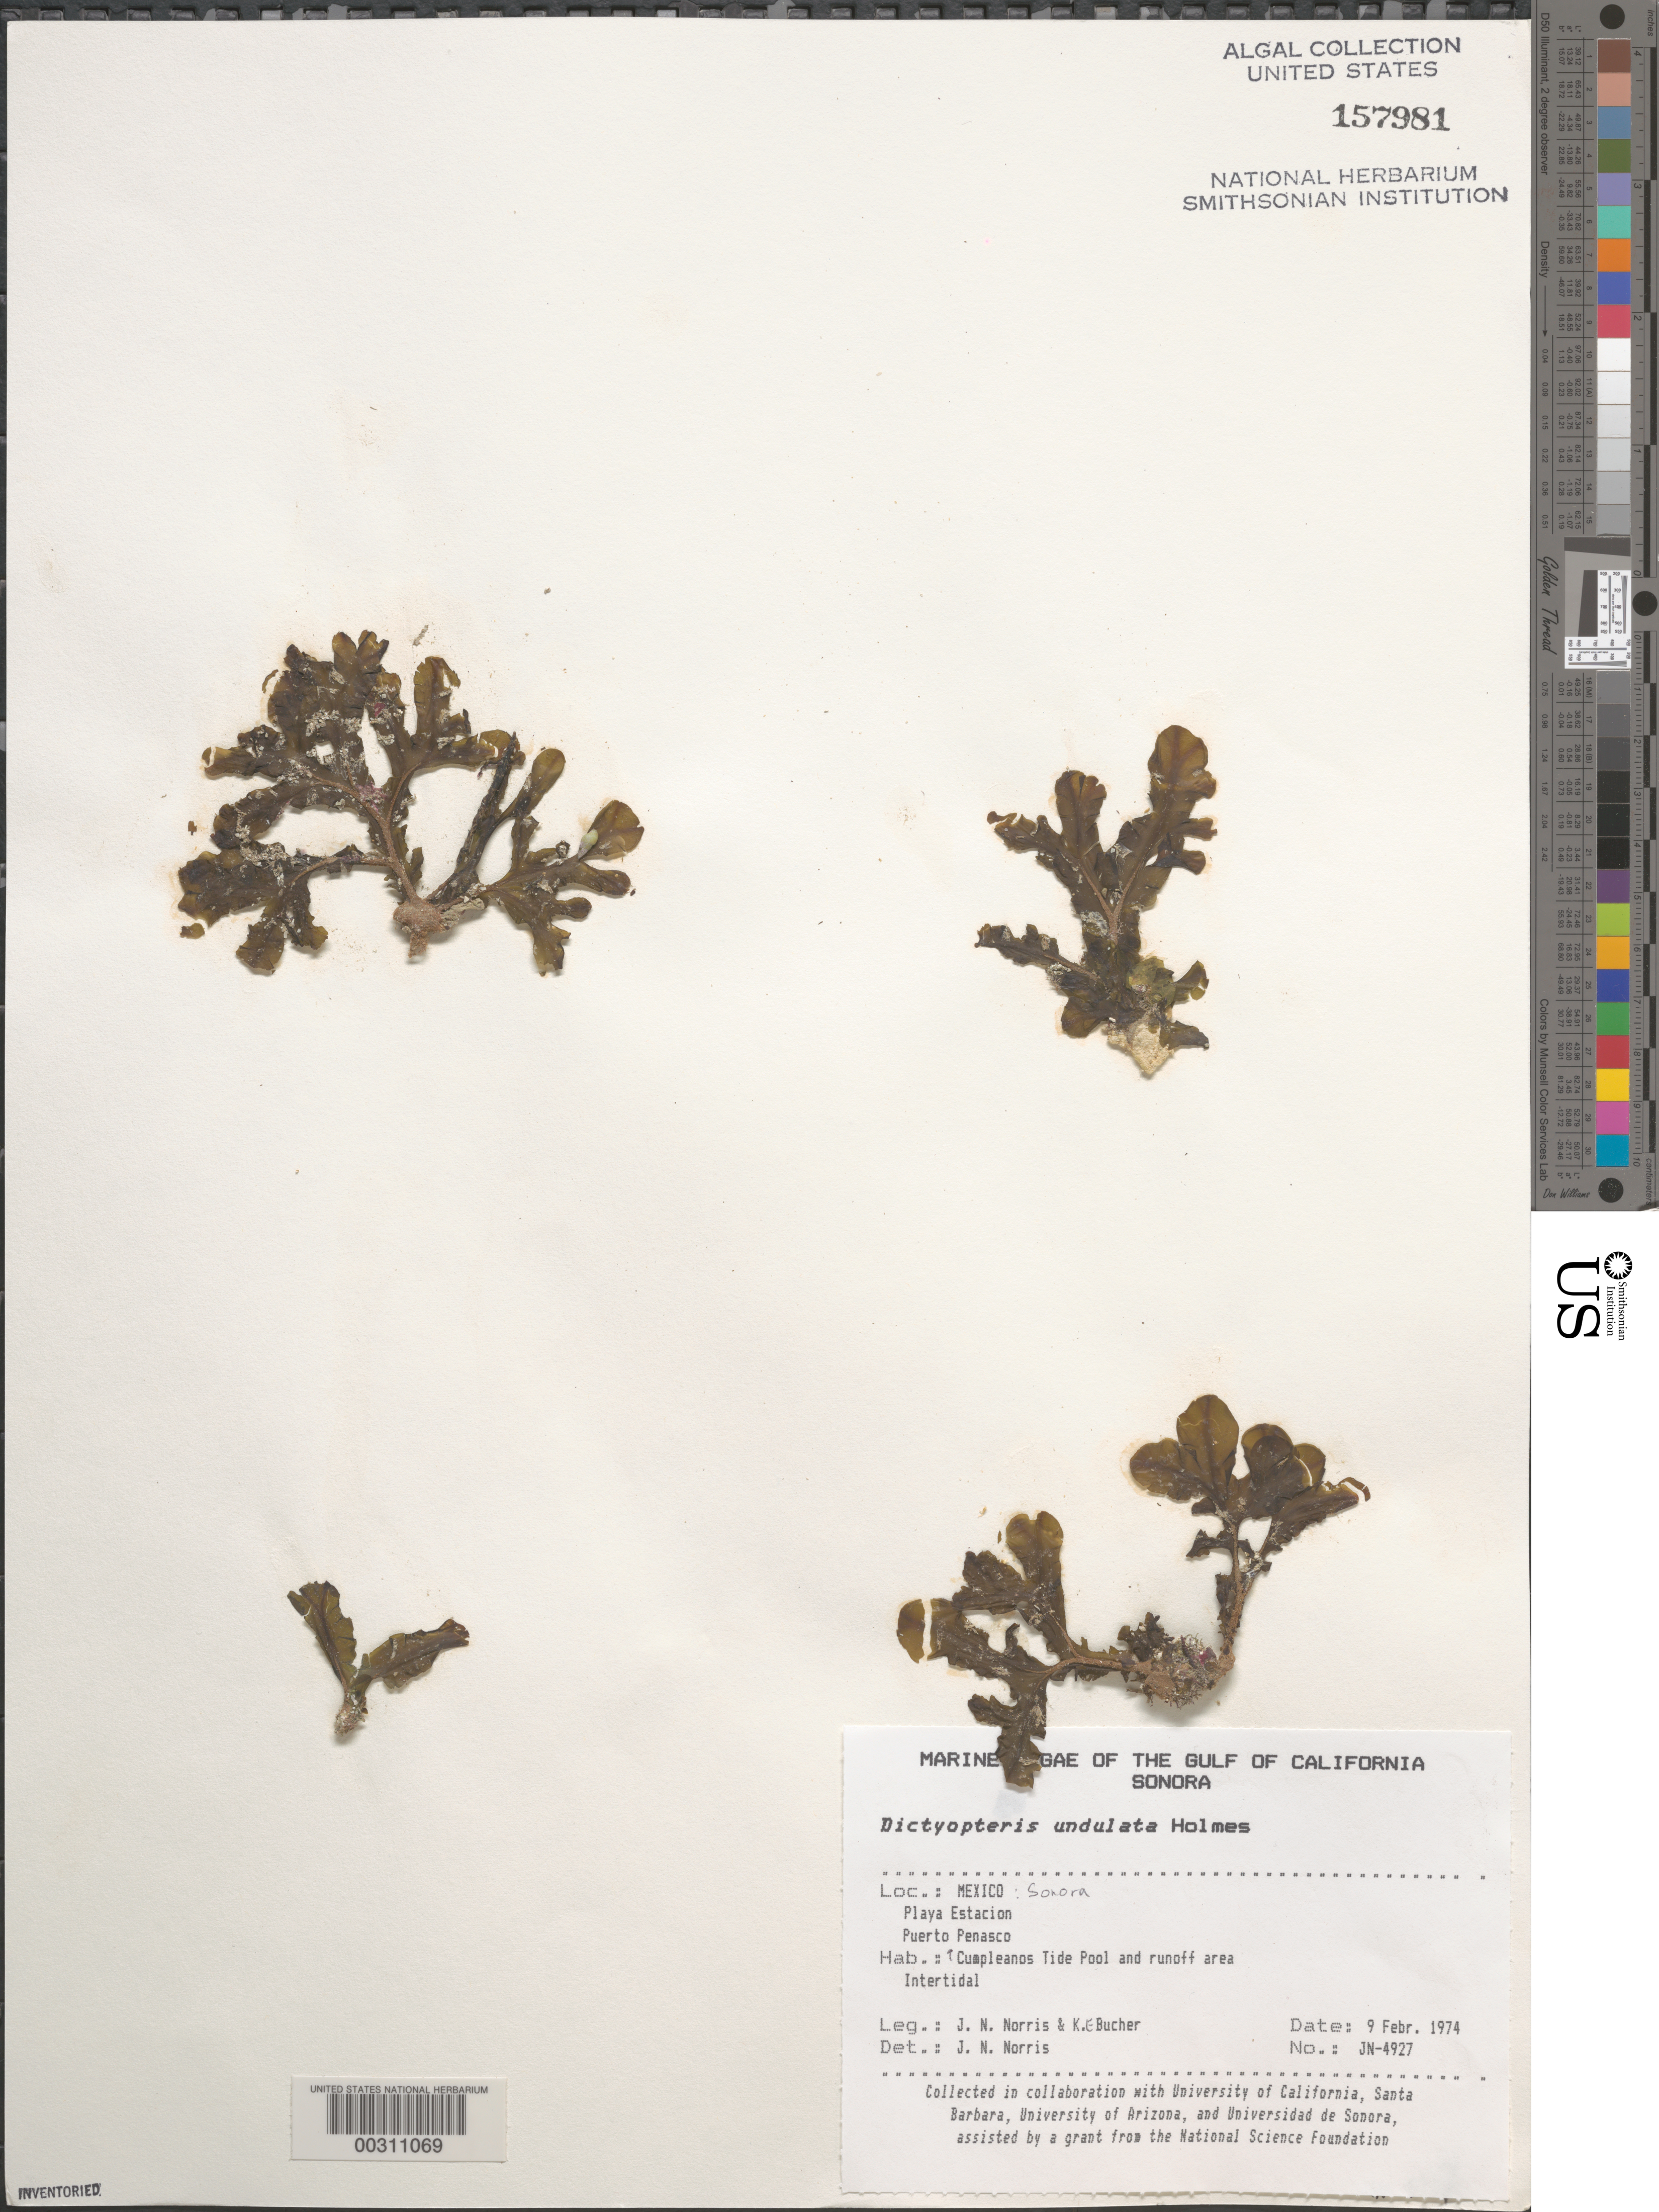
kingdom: Chromista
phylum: Ochrophyta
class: Phaeophyceae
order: Dictyotales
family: Dictyotaceae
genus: Dictyopteris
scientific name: Dictyopteris undulata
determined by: Norris, James N.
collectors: J. N. Norris & K. E. Bucher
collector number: JN-4927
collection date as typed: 09 Feb 1974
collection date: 1974-02-09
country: Mexico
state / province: Sonora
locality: Playa Estacion, Puerto Penasco, Cumpleanos tide pool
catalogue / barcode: US 157981